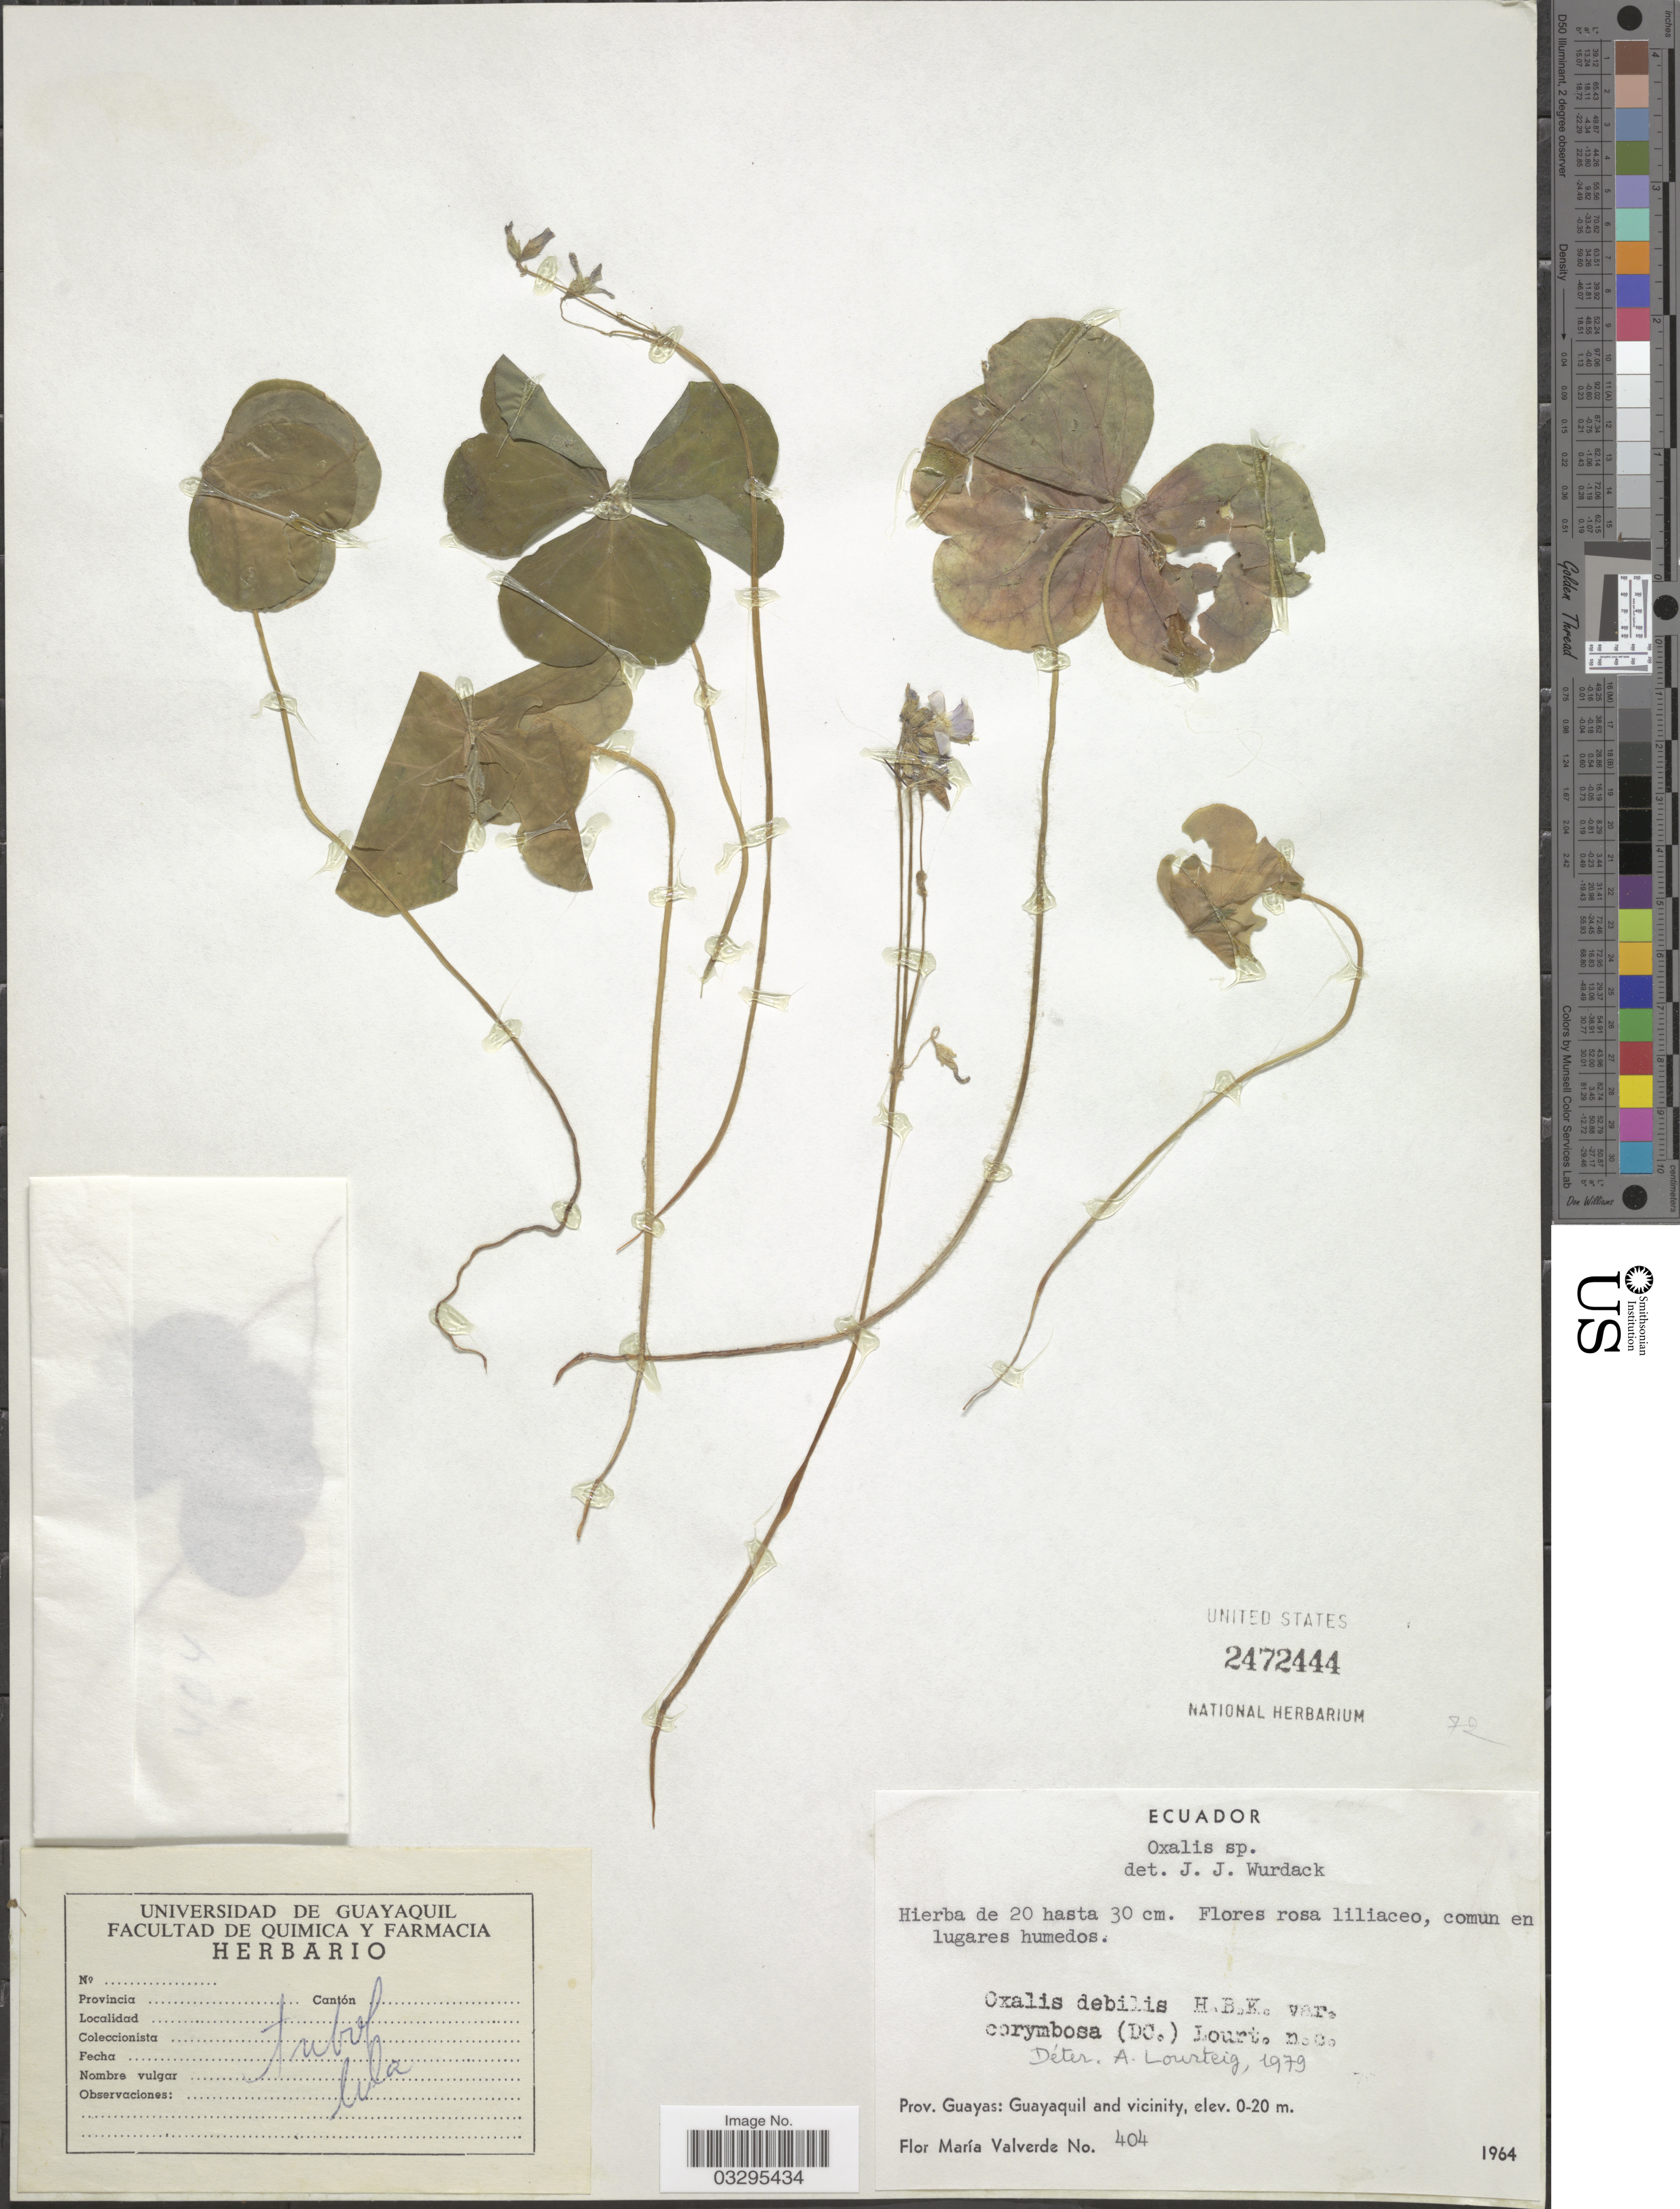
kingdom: Plantae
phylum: Tracheophyta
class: Magnoliopsida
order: Oxalidales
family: Oxalidaceae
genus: Oxalis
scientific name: Oxalis debilis var. corymbosa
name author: (DC.) Lourteig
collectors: F. M. Valverde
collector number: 404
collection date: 1964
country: Ecuador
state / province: Guayas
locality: Guayaquil and vicinity.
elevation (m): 0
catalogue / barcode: US 2472444